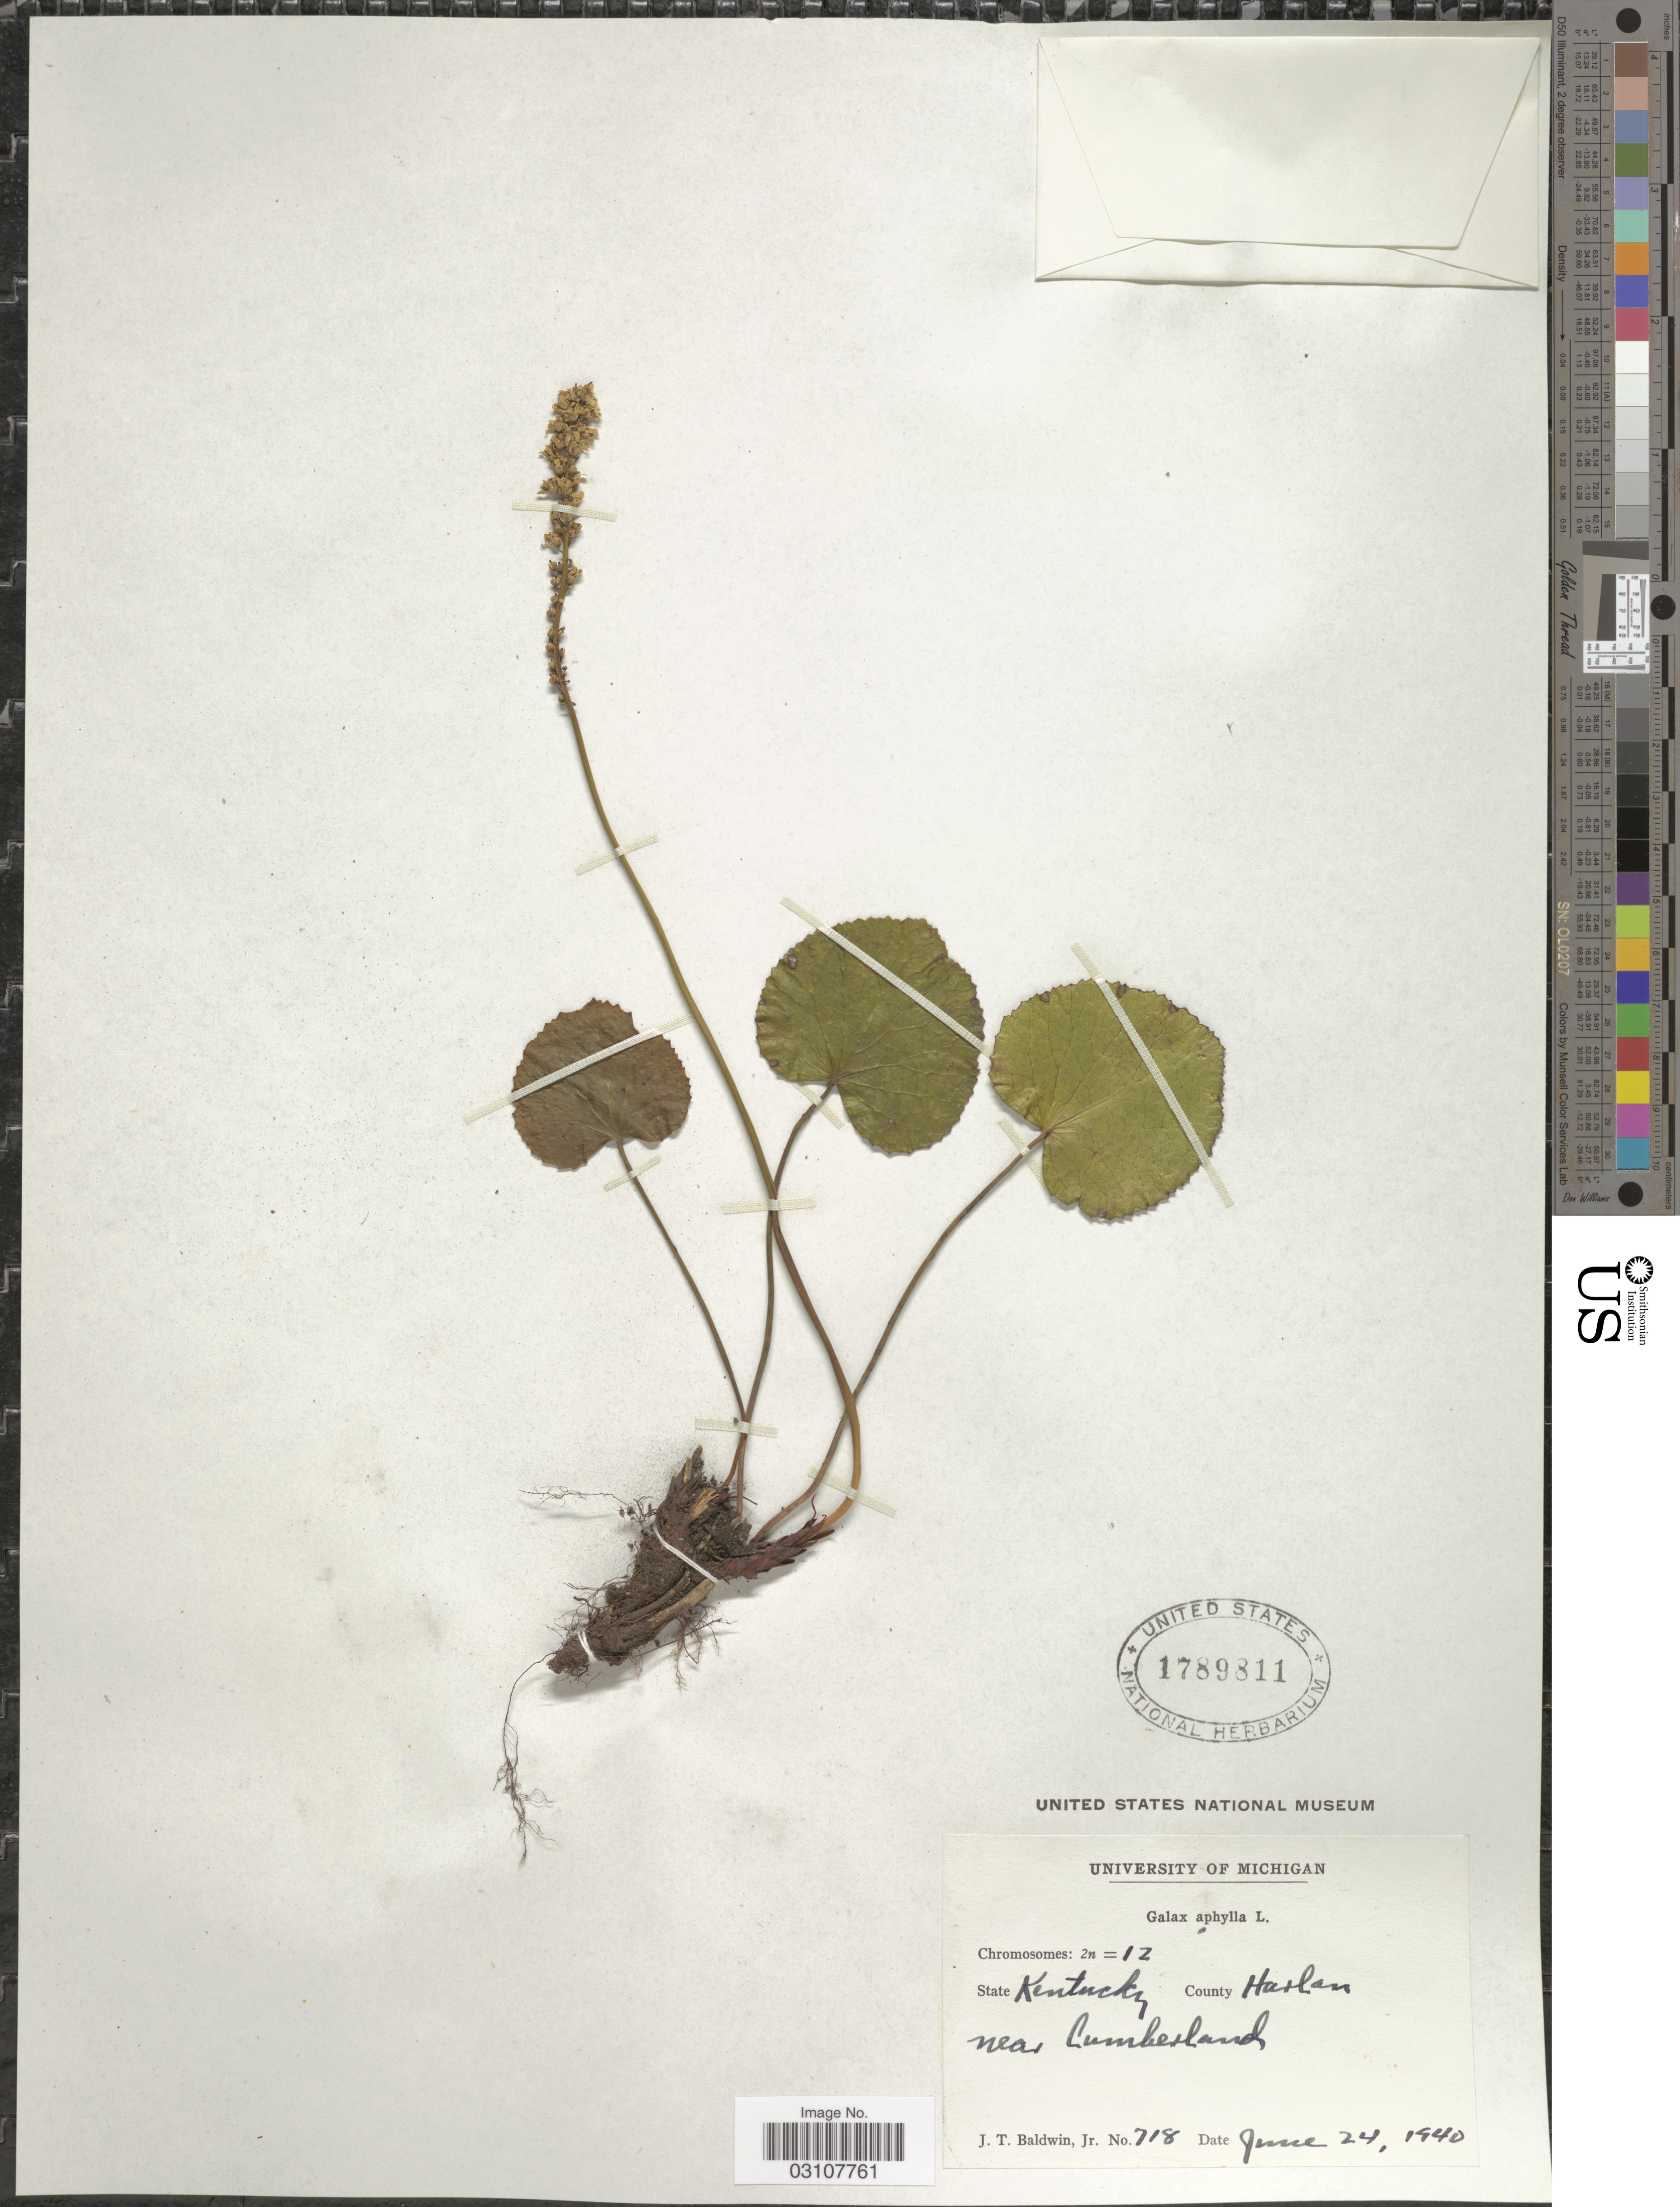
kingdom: Plantae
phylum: Tracheophyta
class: Magnoliopsida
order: Ericales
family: Diapensiaceae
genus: Galax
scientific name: Galax urceolata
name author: (Poir.) Brummitt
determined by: Gaynor, Michelle L., (FLAS), University of Florida (UNITED STATES)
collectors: J. T. Baldwin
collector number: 718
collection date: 1940-06-24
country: United States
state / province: Kentucky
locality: County Harlan. Near Cumberland.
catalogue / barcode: US 1789811